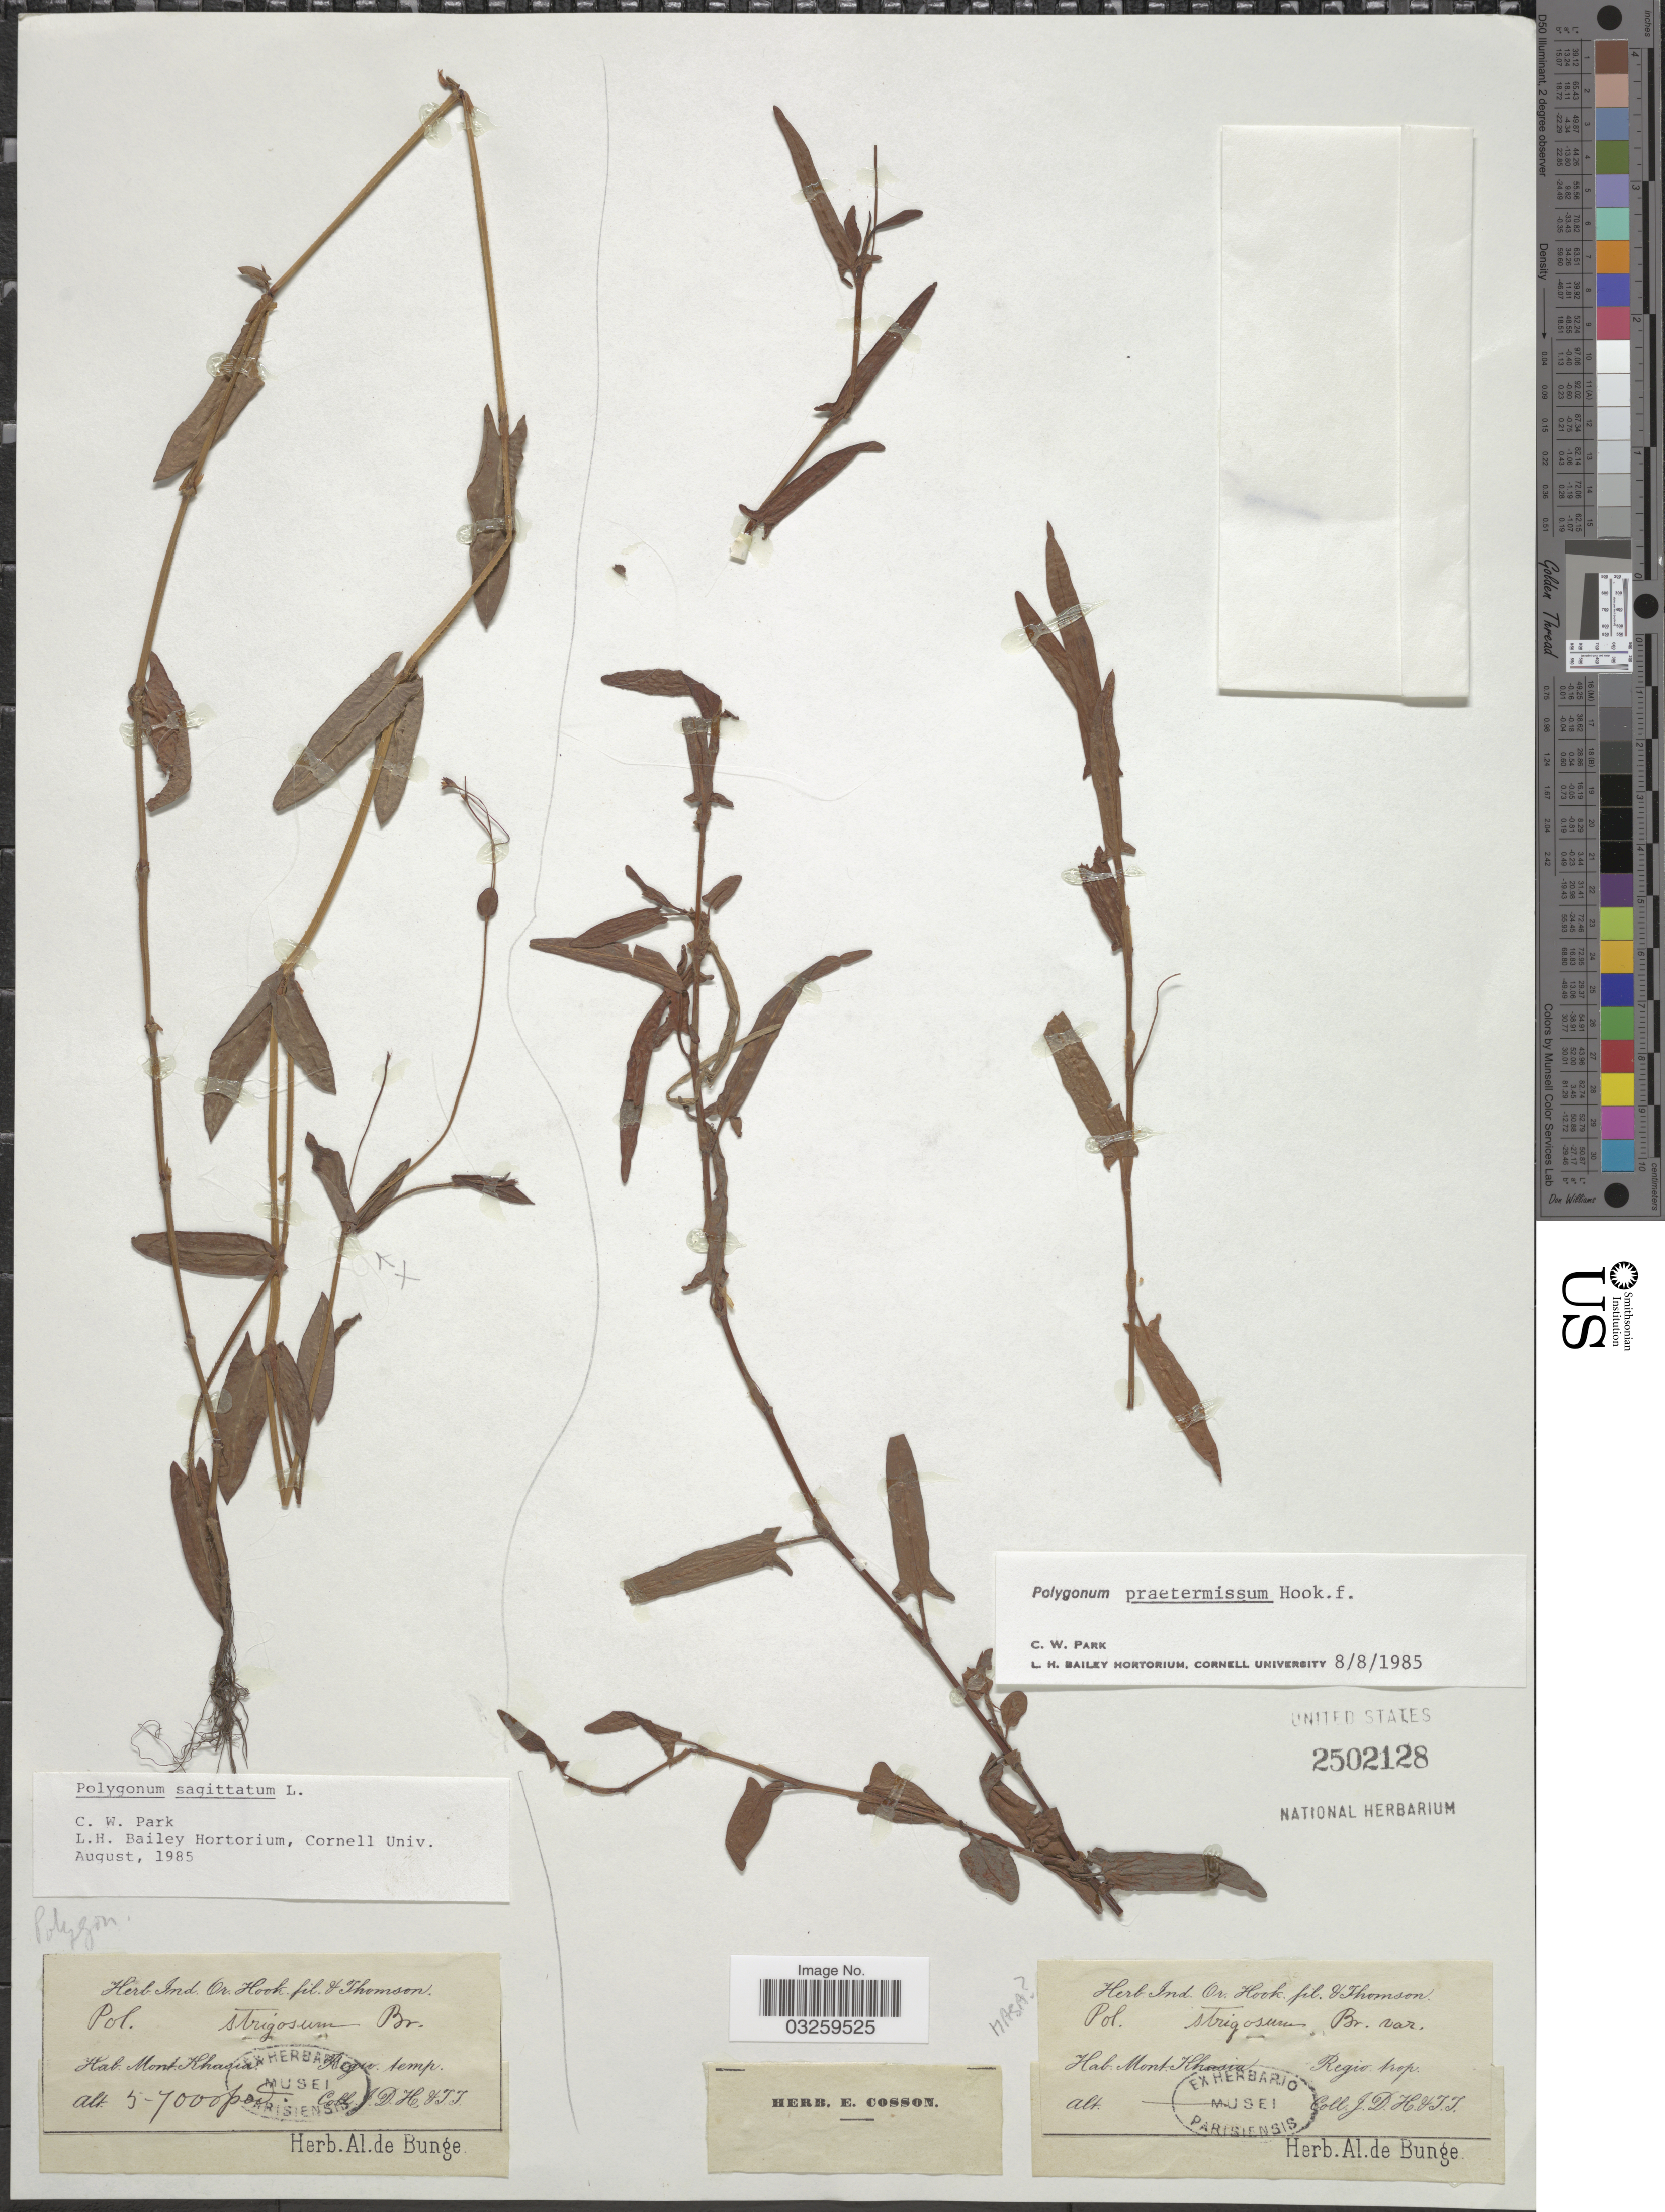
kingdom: Plantae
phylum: Tracheophyta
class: Magnoliopsida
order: Caryophyllales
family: Polygonaceae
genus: Polygonum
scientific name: Polygonum sagittatum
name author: L.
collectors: J. D. Hooker & T. Thomson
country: India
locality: Mont. Khasia, Regio. temp.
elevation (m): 1524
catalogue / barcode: US 2502128